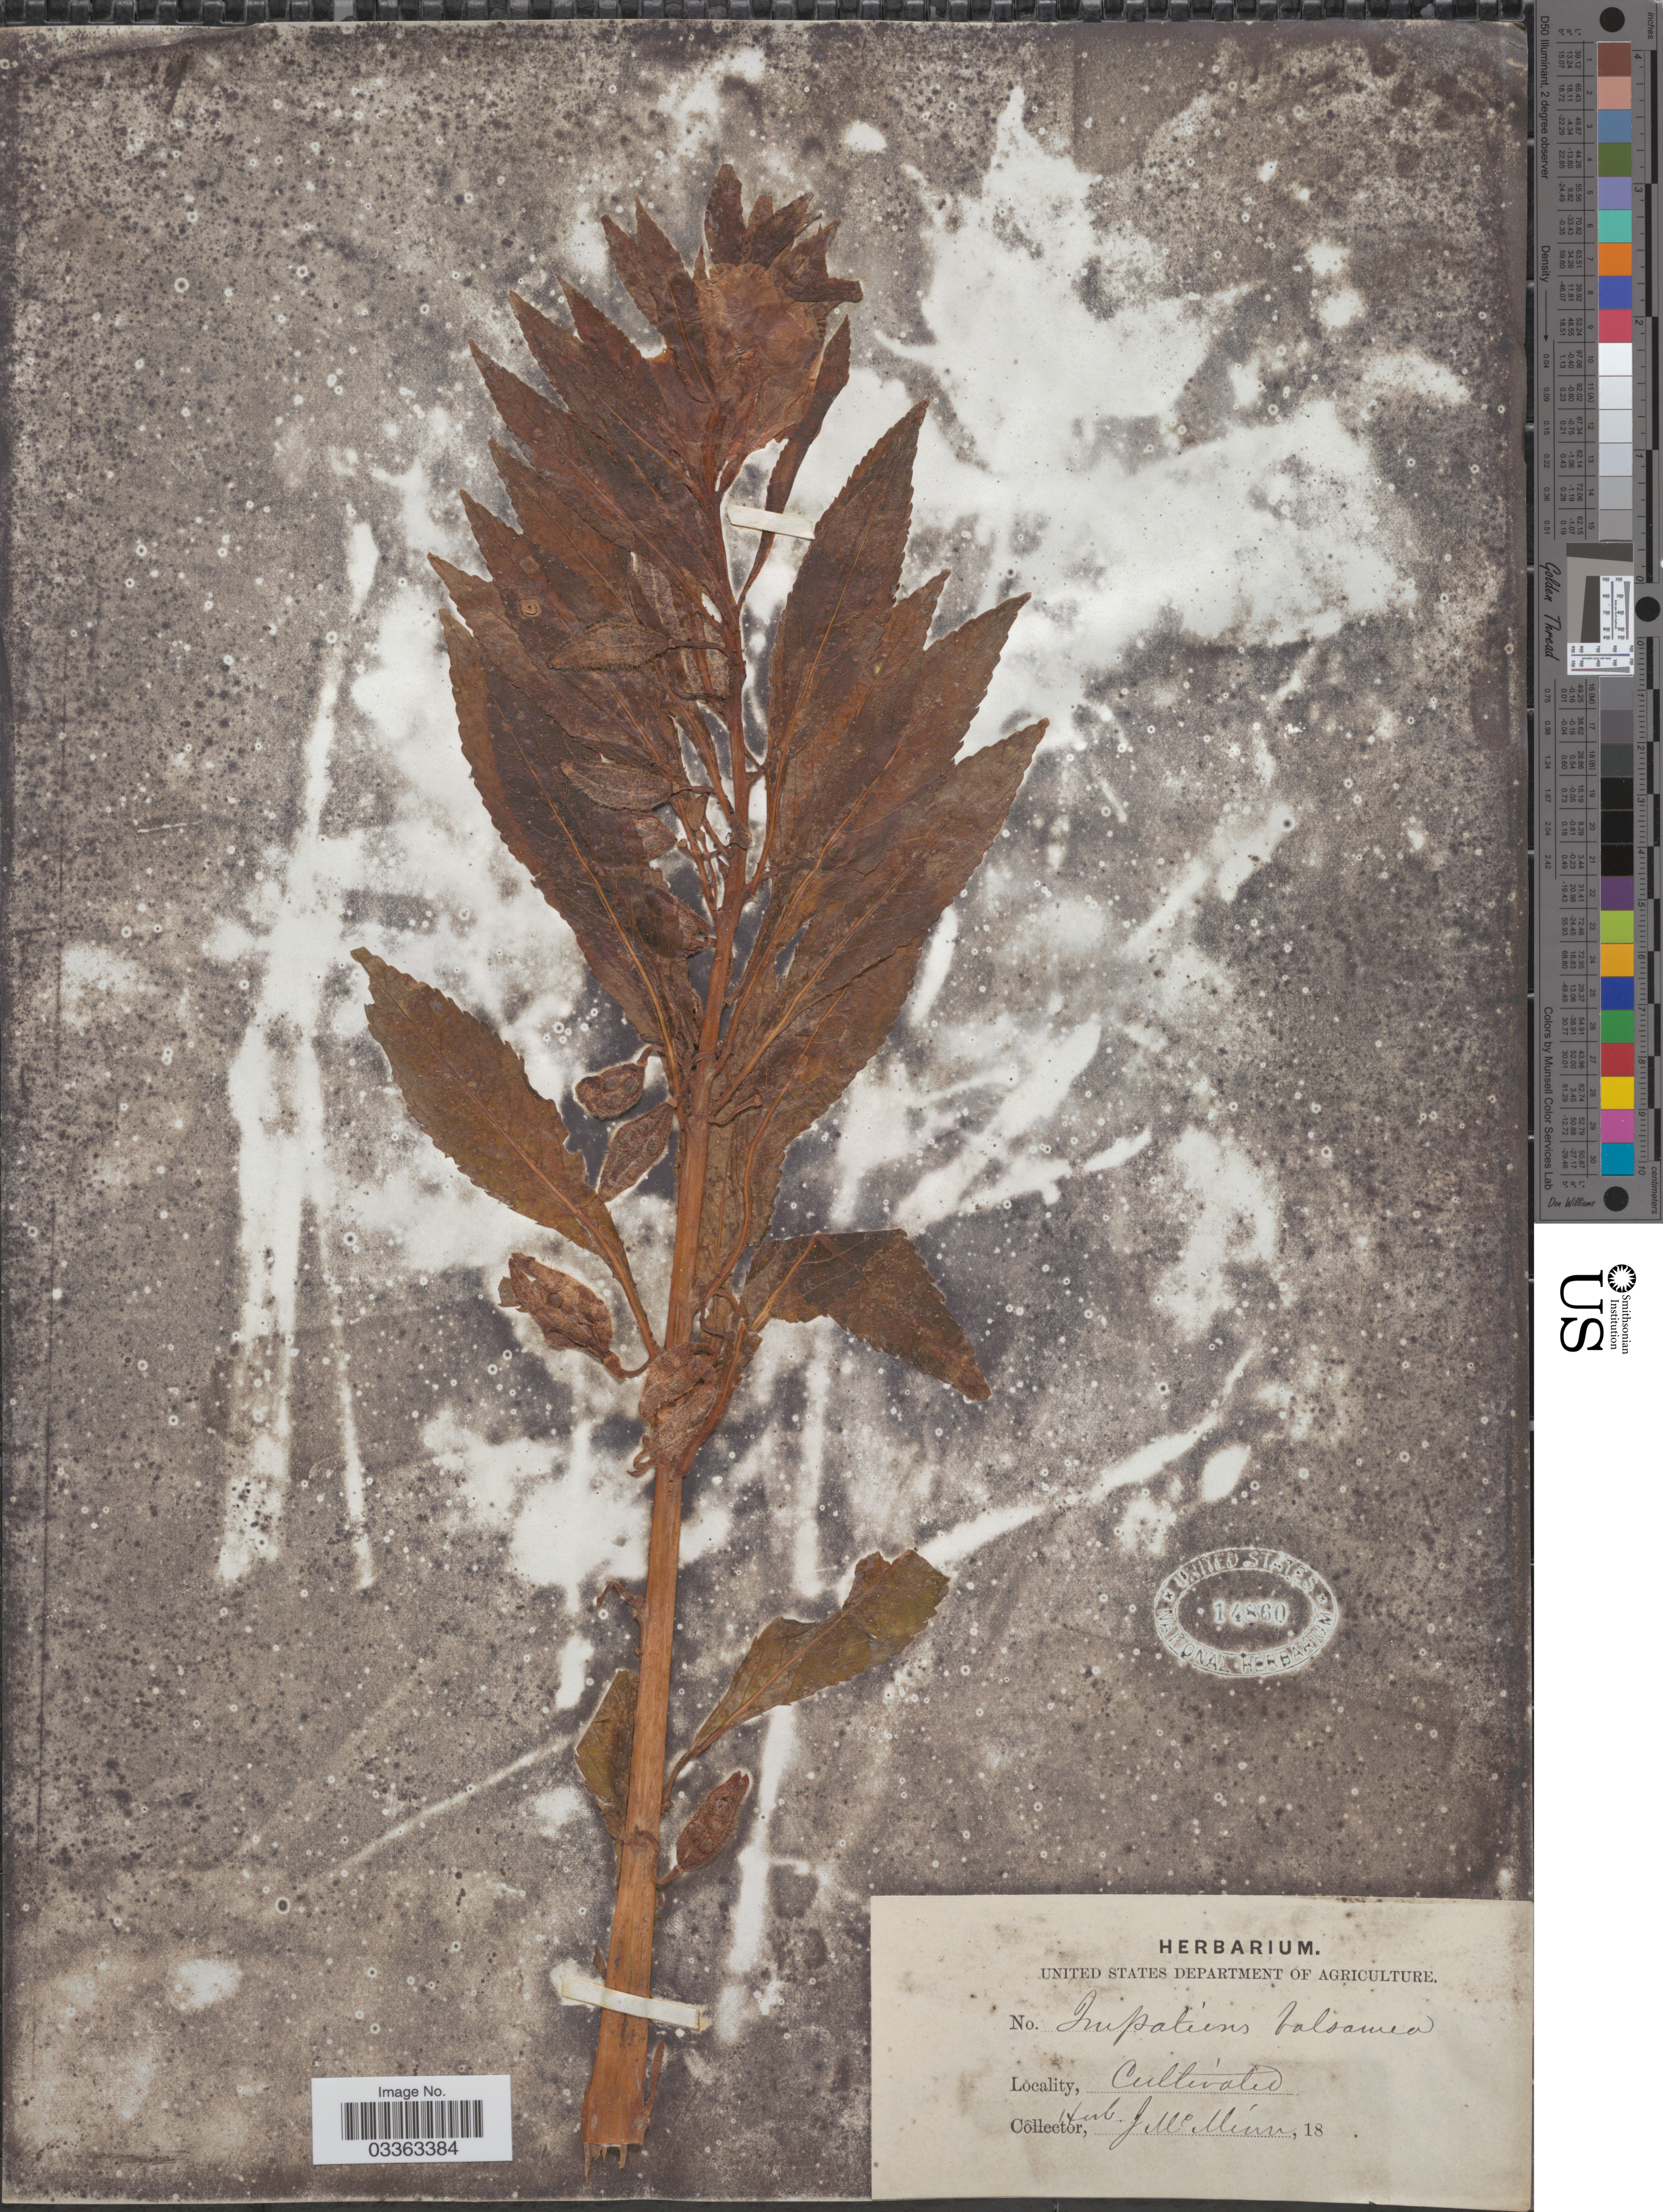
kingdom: Plantae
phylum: Tracheophyta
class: Magnoliopsida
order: Ericales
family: Balsaminaceae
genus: Impatiens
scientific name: Impatiens balsamina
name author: L.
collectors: Ex herb. J. McMinn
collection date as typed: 18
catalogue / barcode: US 14860